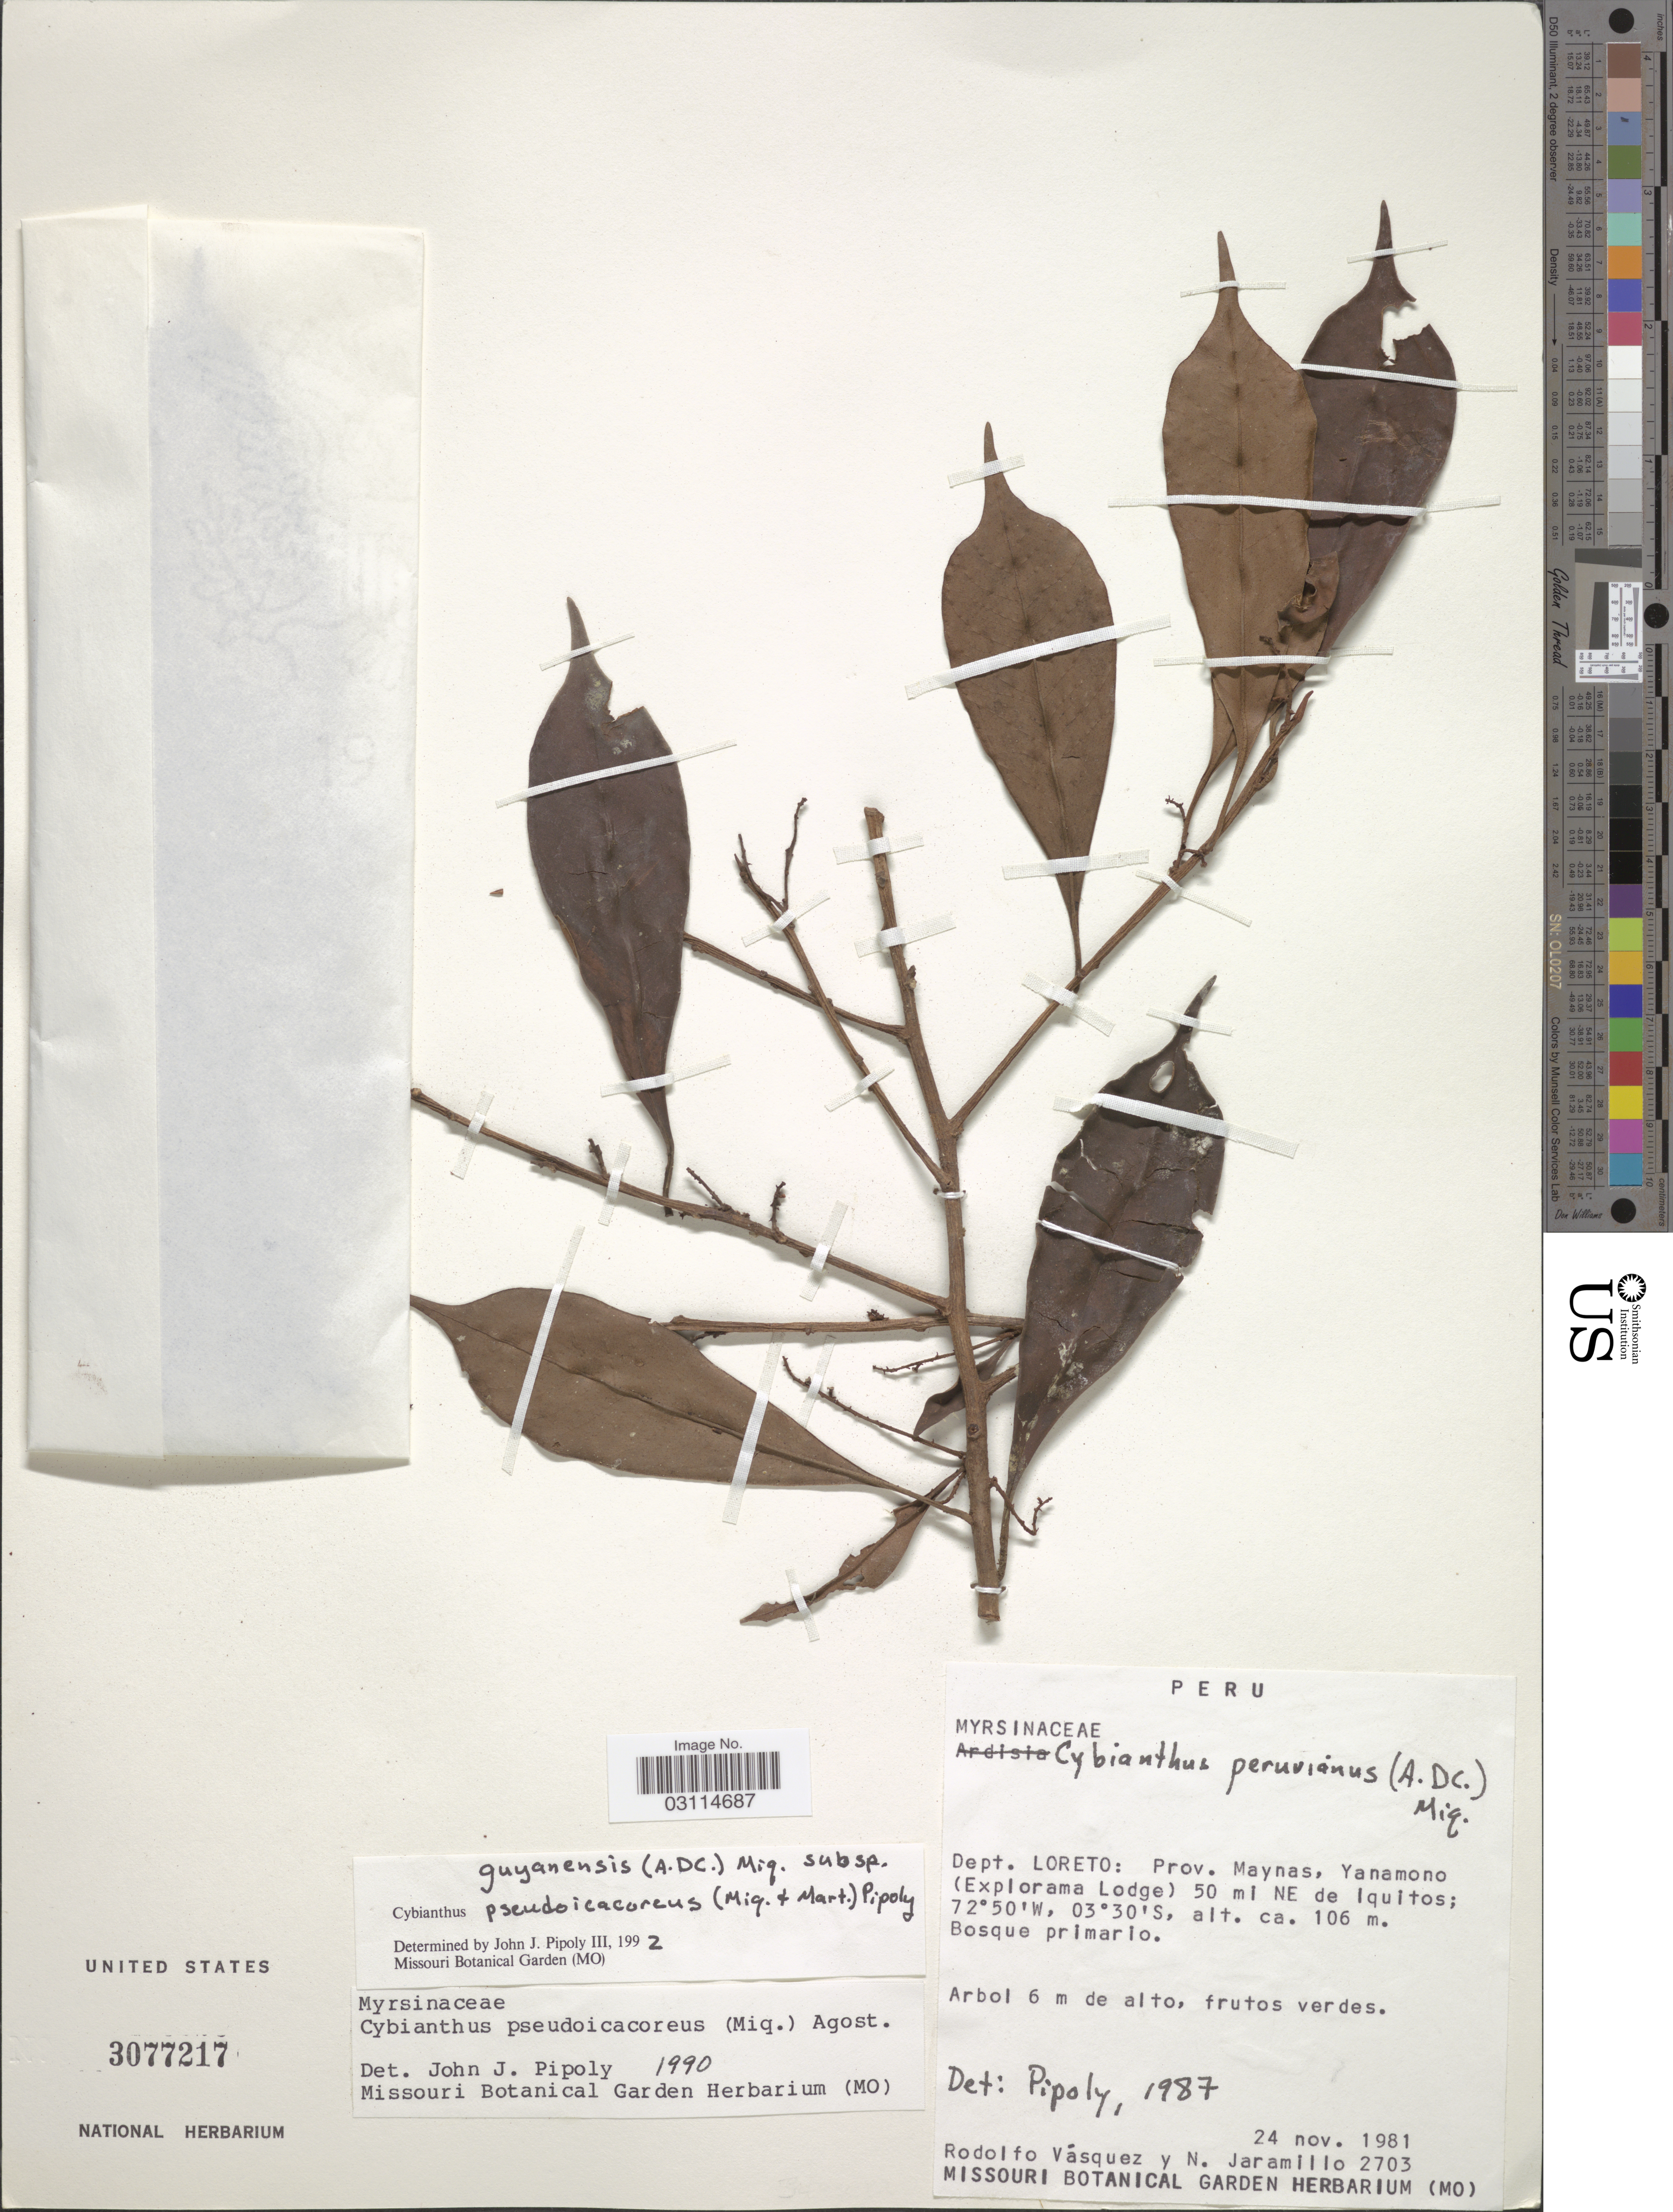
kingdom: Plantae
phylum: Tracheophyta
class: Magnoliopsida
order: Ericales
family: Primulaceae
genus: Cybianthus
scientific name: Cybianthus guyanensis subsp. pseudoicacoreus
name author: (Miq.) Pipoly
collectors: R. Vásquez & N. Jaramillo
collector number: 2703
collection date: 1981-11-24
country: Peru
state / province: Loreto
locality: Dept. Loreto: Prov. Maynas, Yanamono (Explorama Lodge) 50 mi NE de Iquitos.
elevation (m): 106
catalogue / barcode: US 3077217